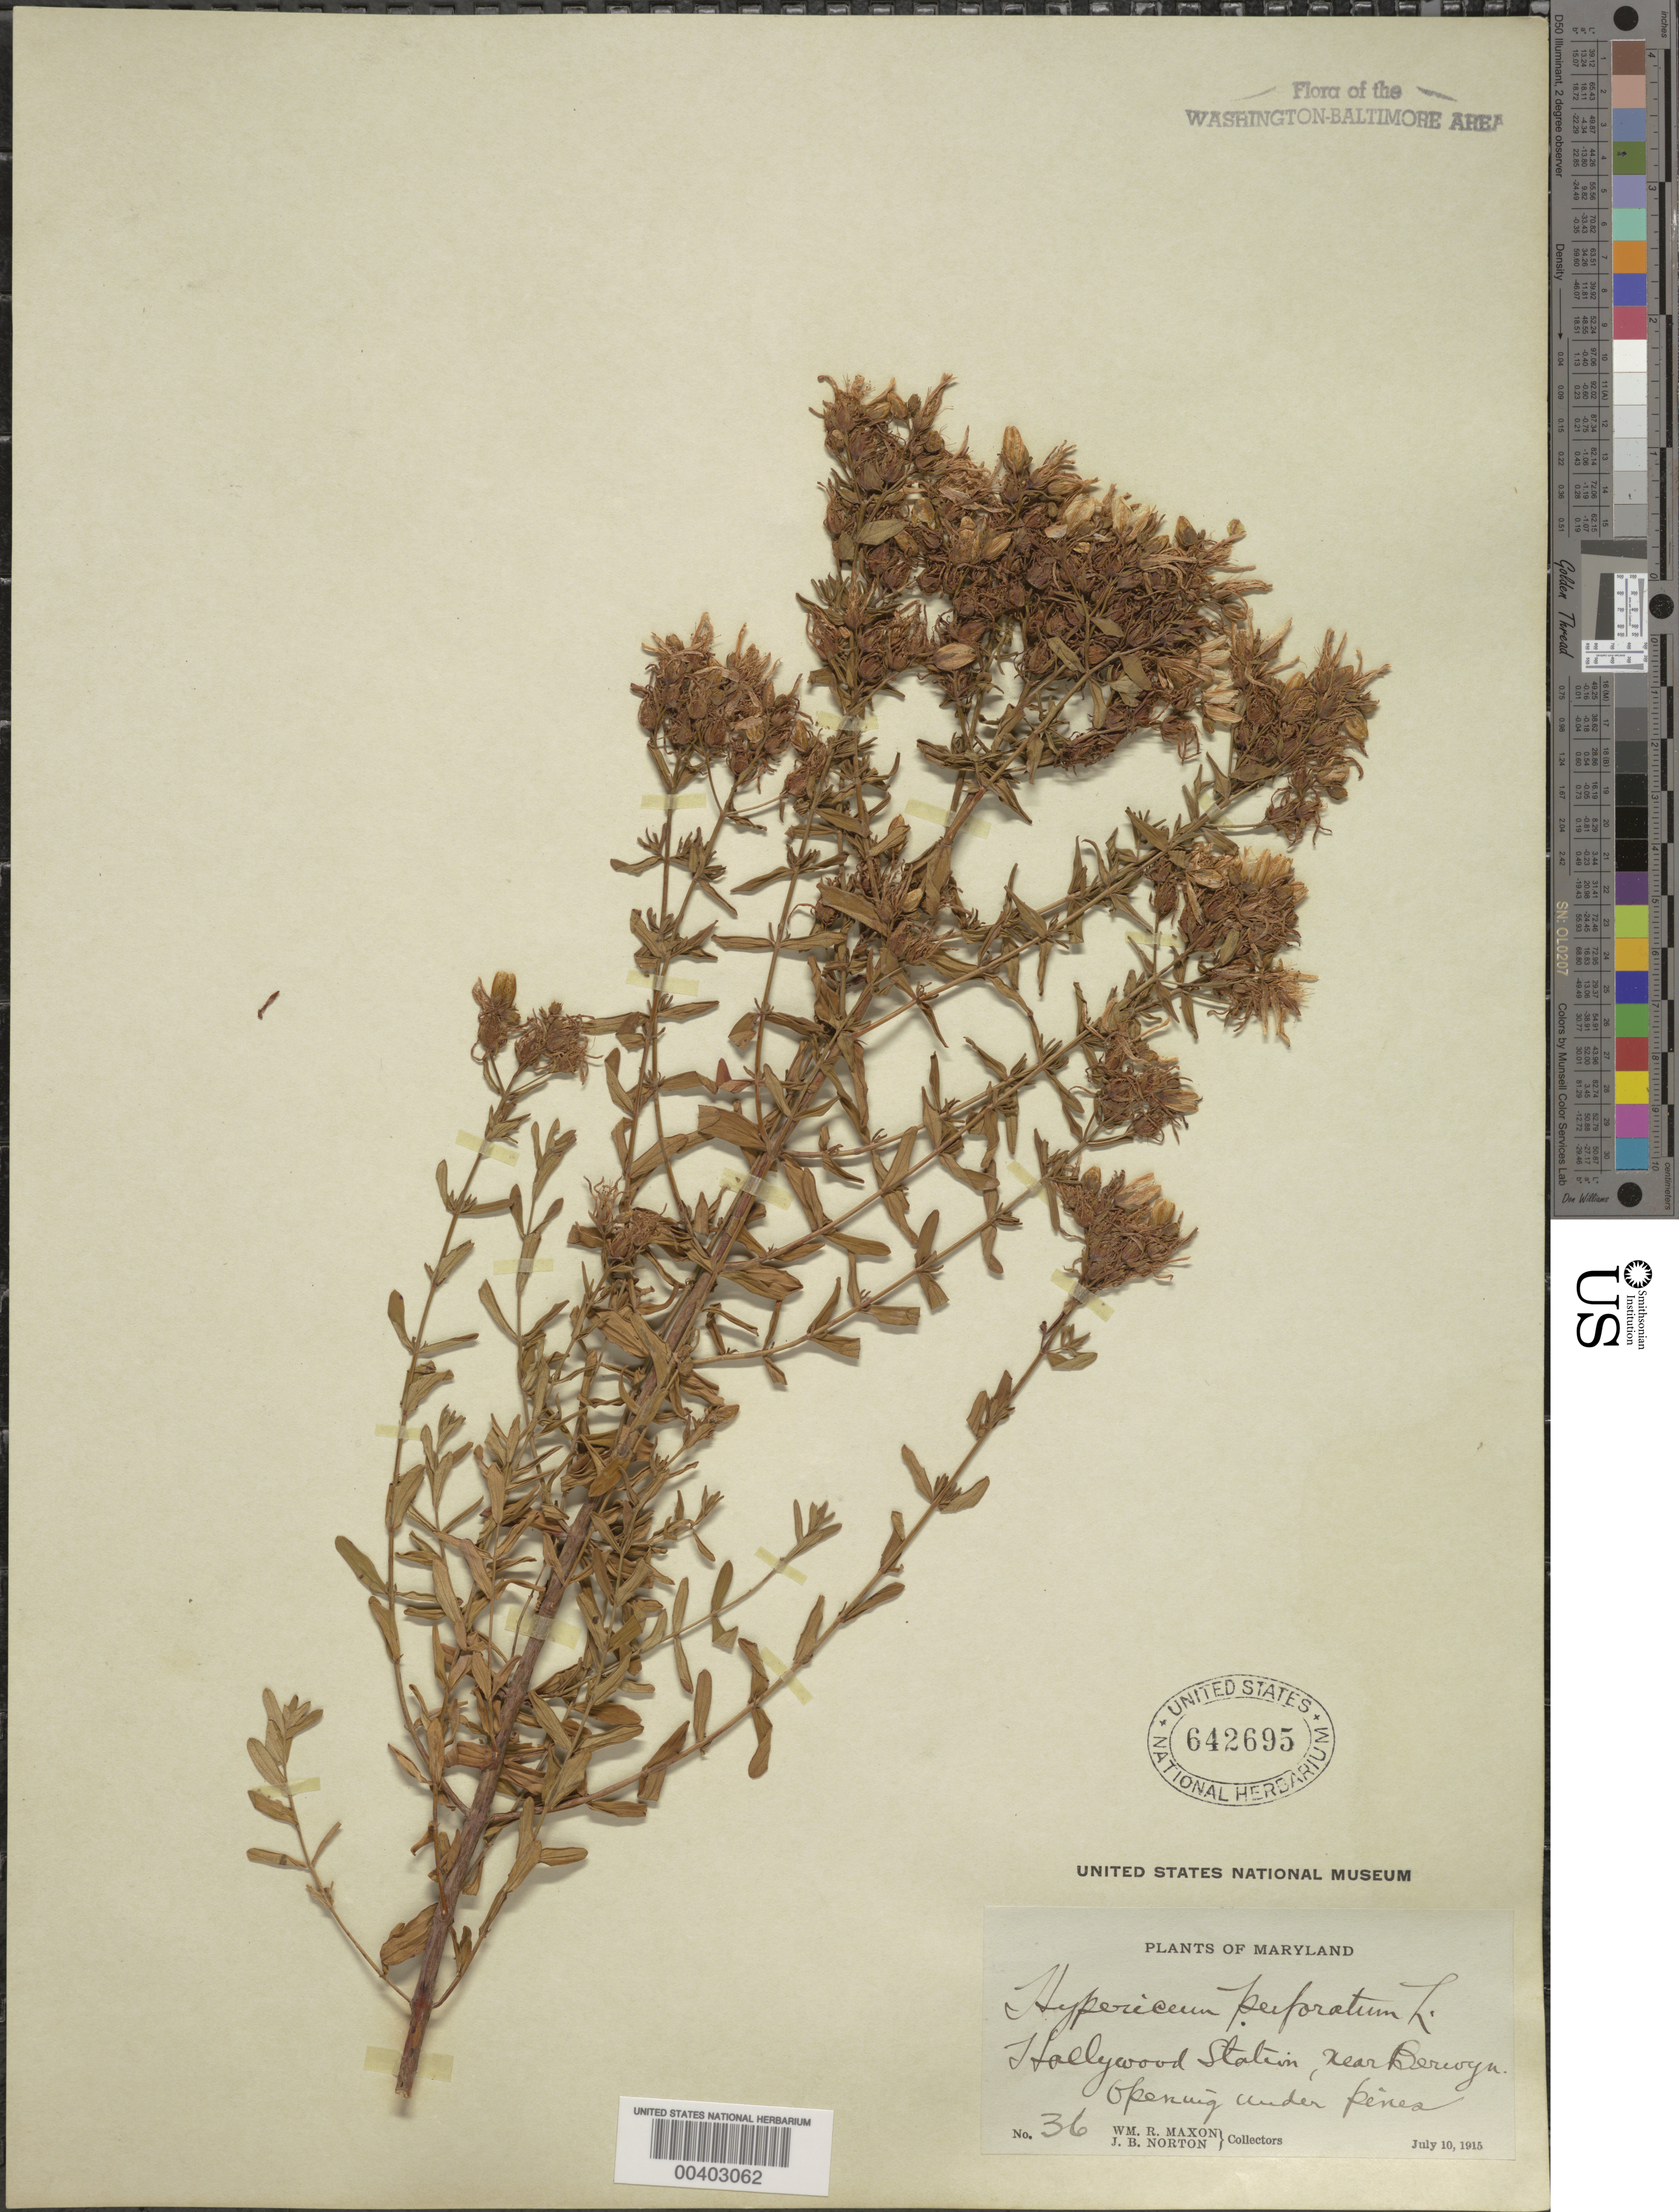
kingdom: Plantae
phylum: Tracheophyta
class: Magnoliopsida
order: Malpighiales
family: Hypericaceae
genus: Hypericum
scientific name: Hypericum perforatum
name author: L.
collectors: W. R. Maxon & J. Norton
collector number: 36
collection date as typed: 10 Jul 1915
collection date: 1915-07-10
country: United States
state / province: Maryland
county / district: Prince George's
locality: Hollywood Station, near Berwyn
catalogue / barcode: US 642695